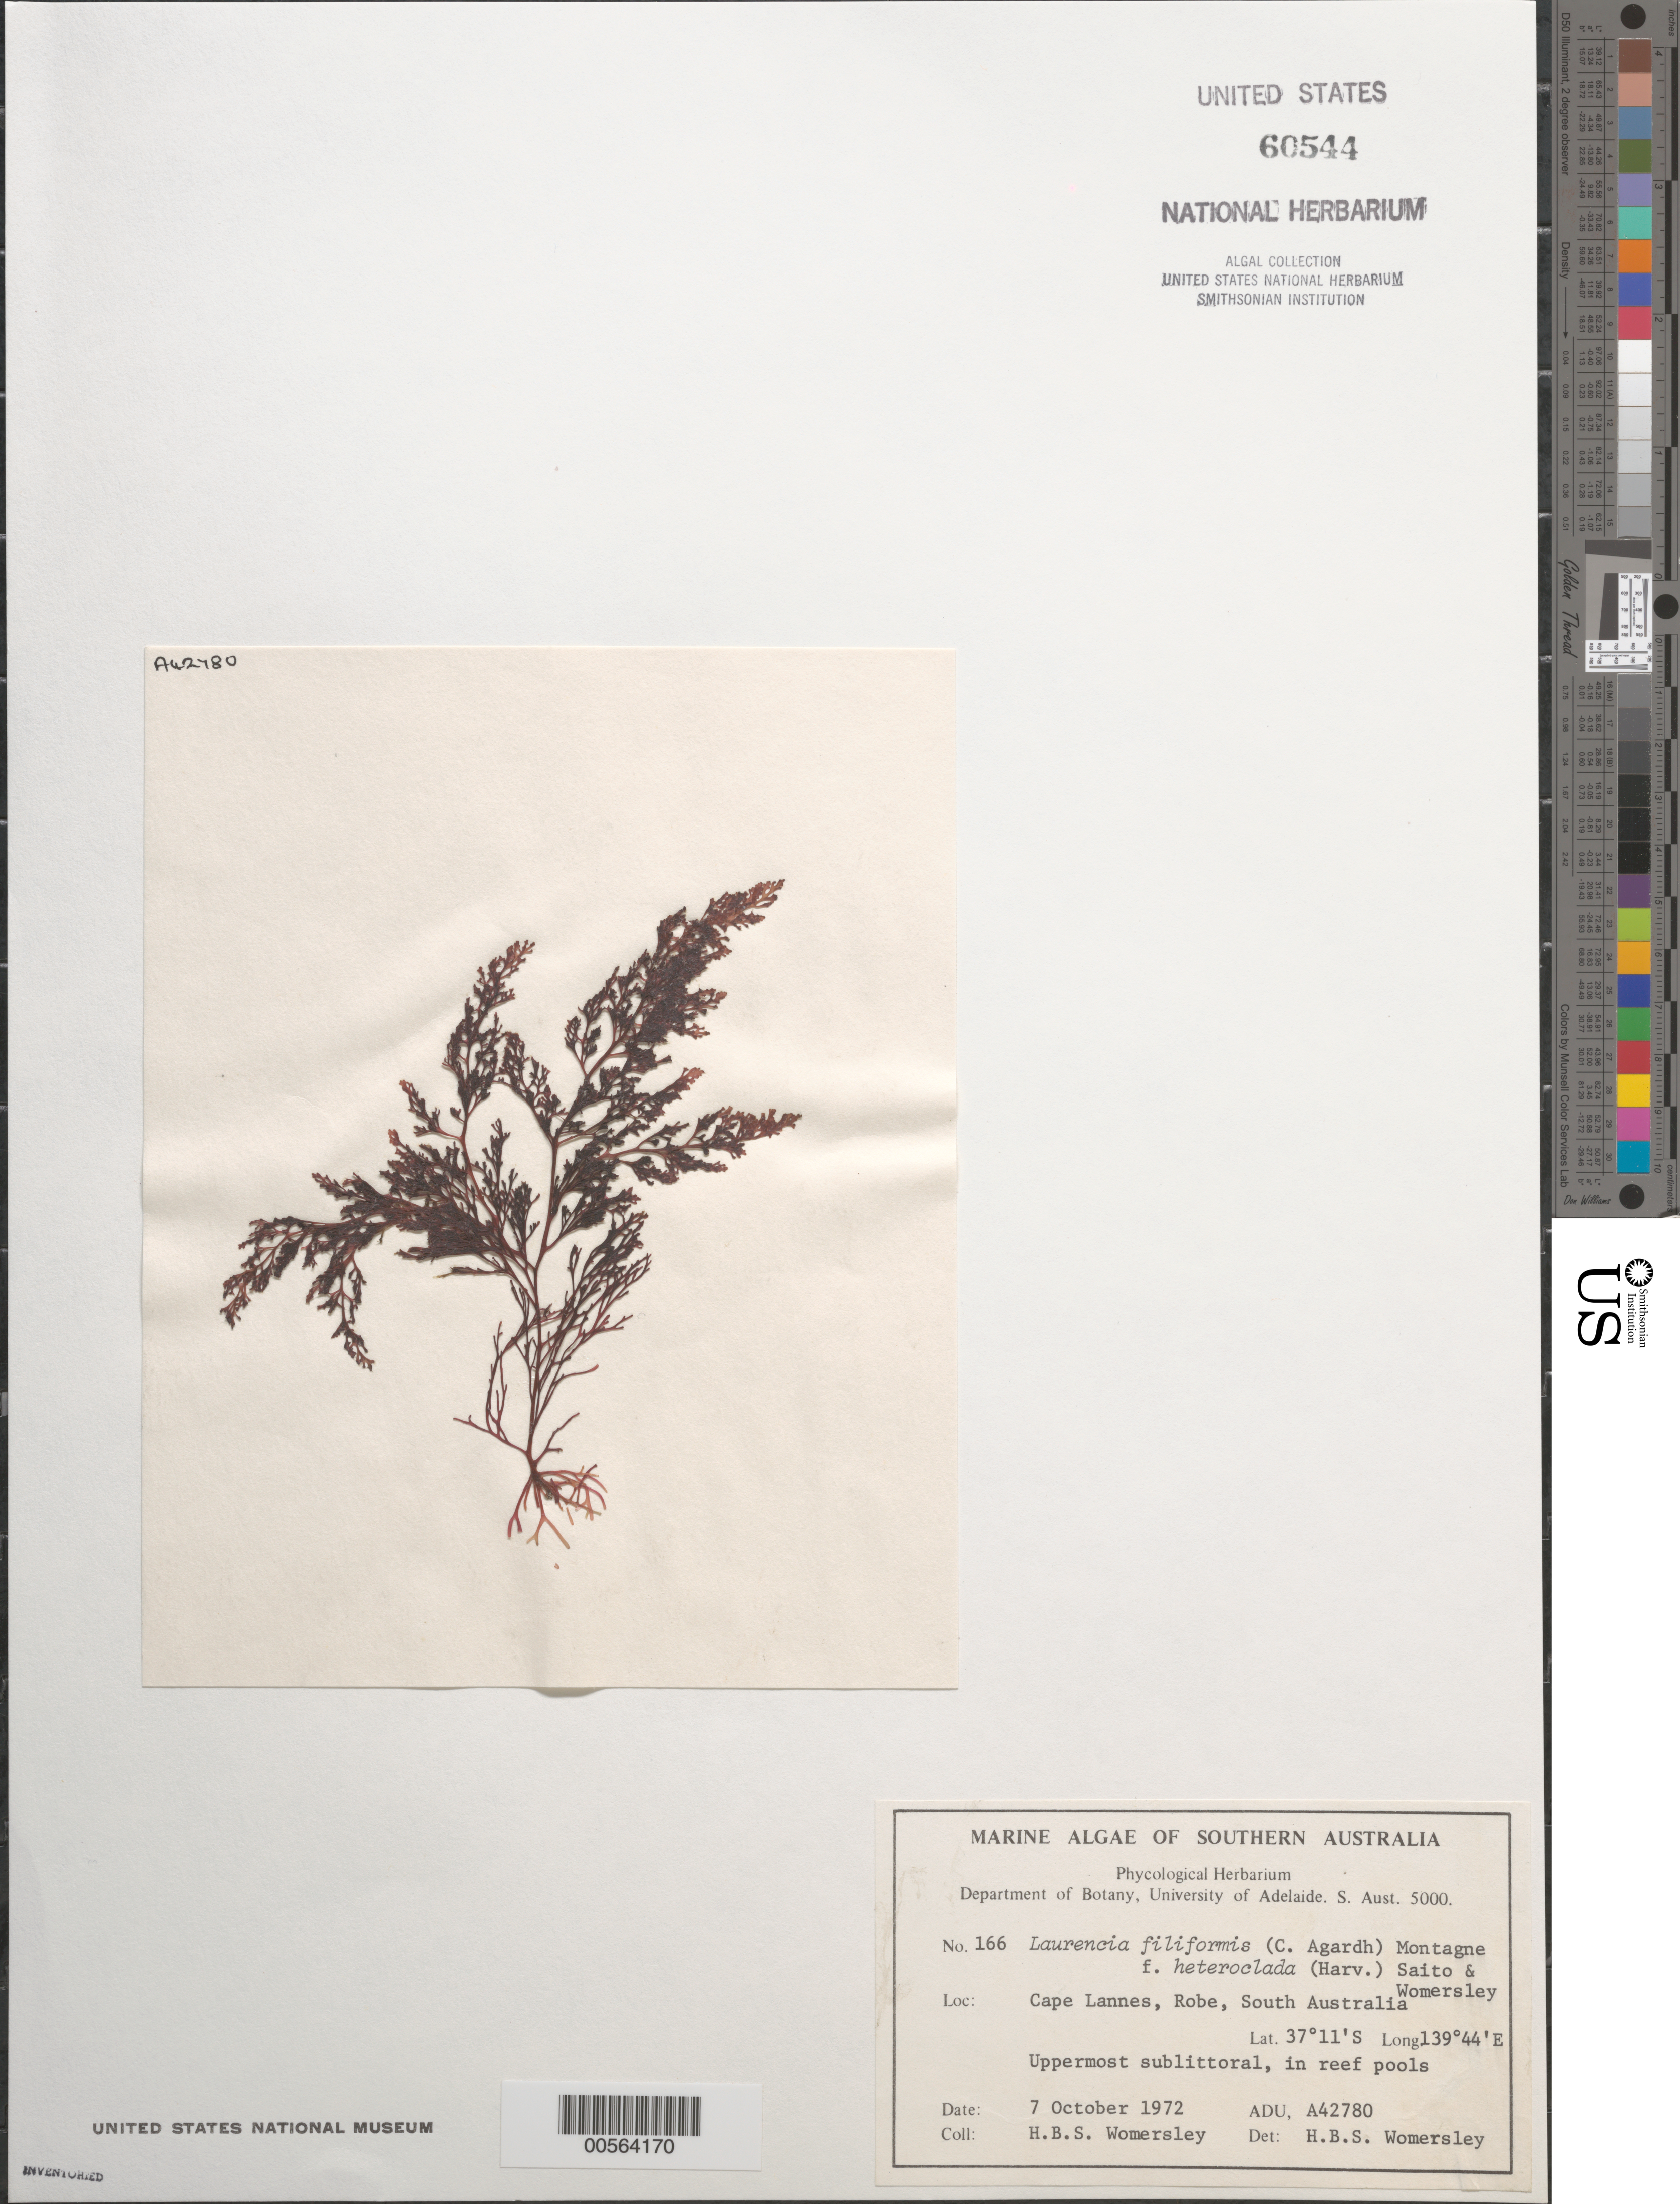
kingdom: Plantae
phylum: Rhodophyta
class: Florideophyceae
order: Ceramiales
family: Rhodomelaceae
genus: Laurencia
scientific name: Laurencia filiformis f. heteroclada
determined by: Womersley, H. B. S.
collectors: H. B. S. Womersley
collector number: ADU A42780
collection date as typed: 07 Oct 1972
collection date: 1972-10-07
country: Australia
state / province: South Australia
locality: Cape lannes, robe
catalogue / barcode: US 60544